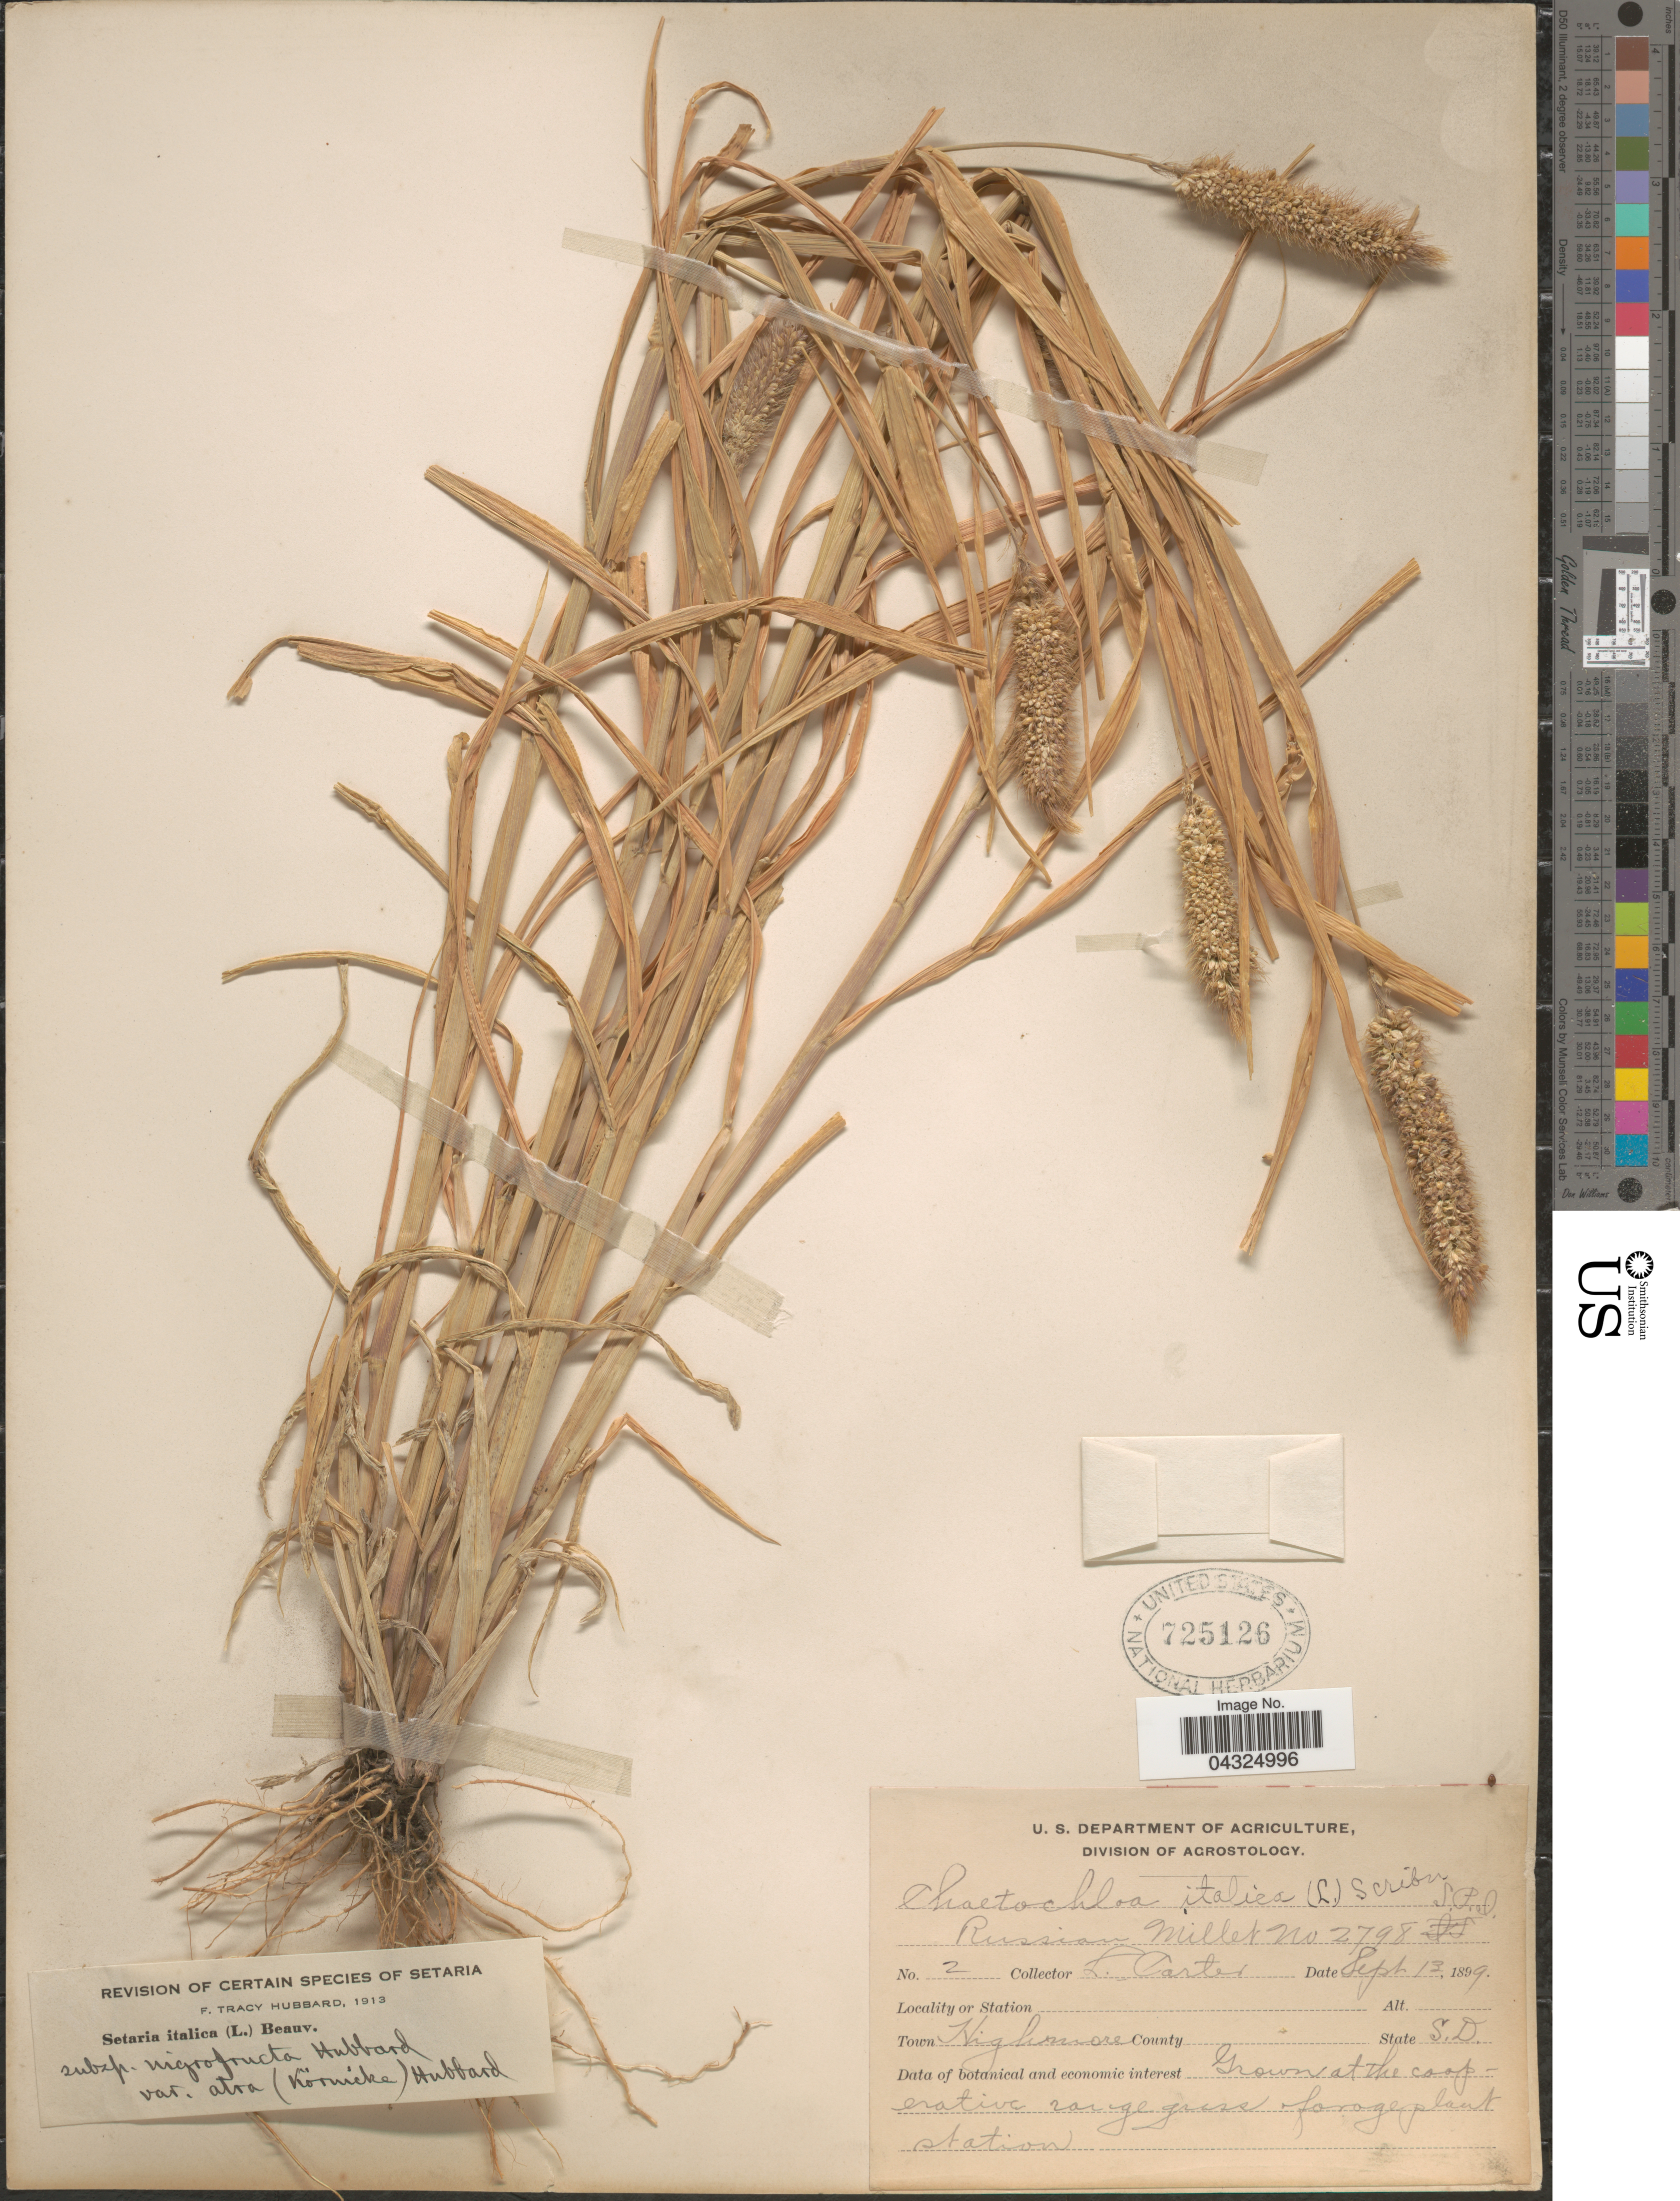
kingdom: Plantae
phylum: Tracheophyta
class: Liliopsida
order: Poales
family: Poaceae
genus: Setaria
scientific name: Setaria italica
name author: (L.) P. Beauv.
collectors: L. W. Carter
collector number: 2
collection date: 1899-09-13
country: United States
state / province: South Dakota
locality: Town Highmore. Grown at the cooperative range grass + forage plant station.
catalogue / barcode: US 725126